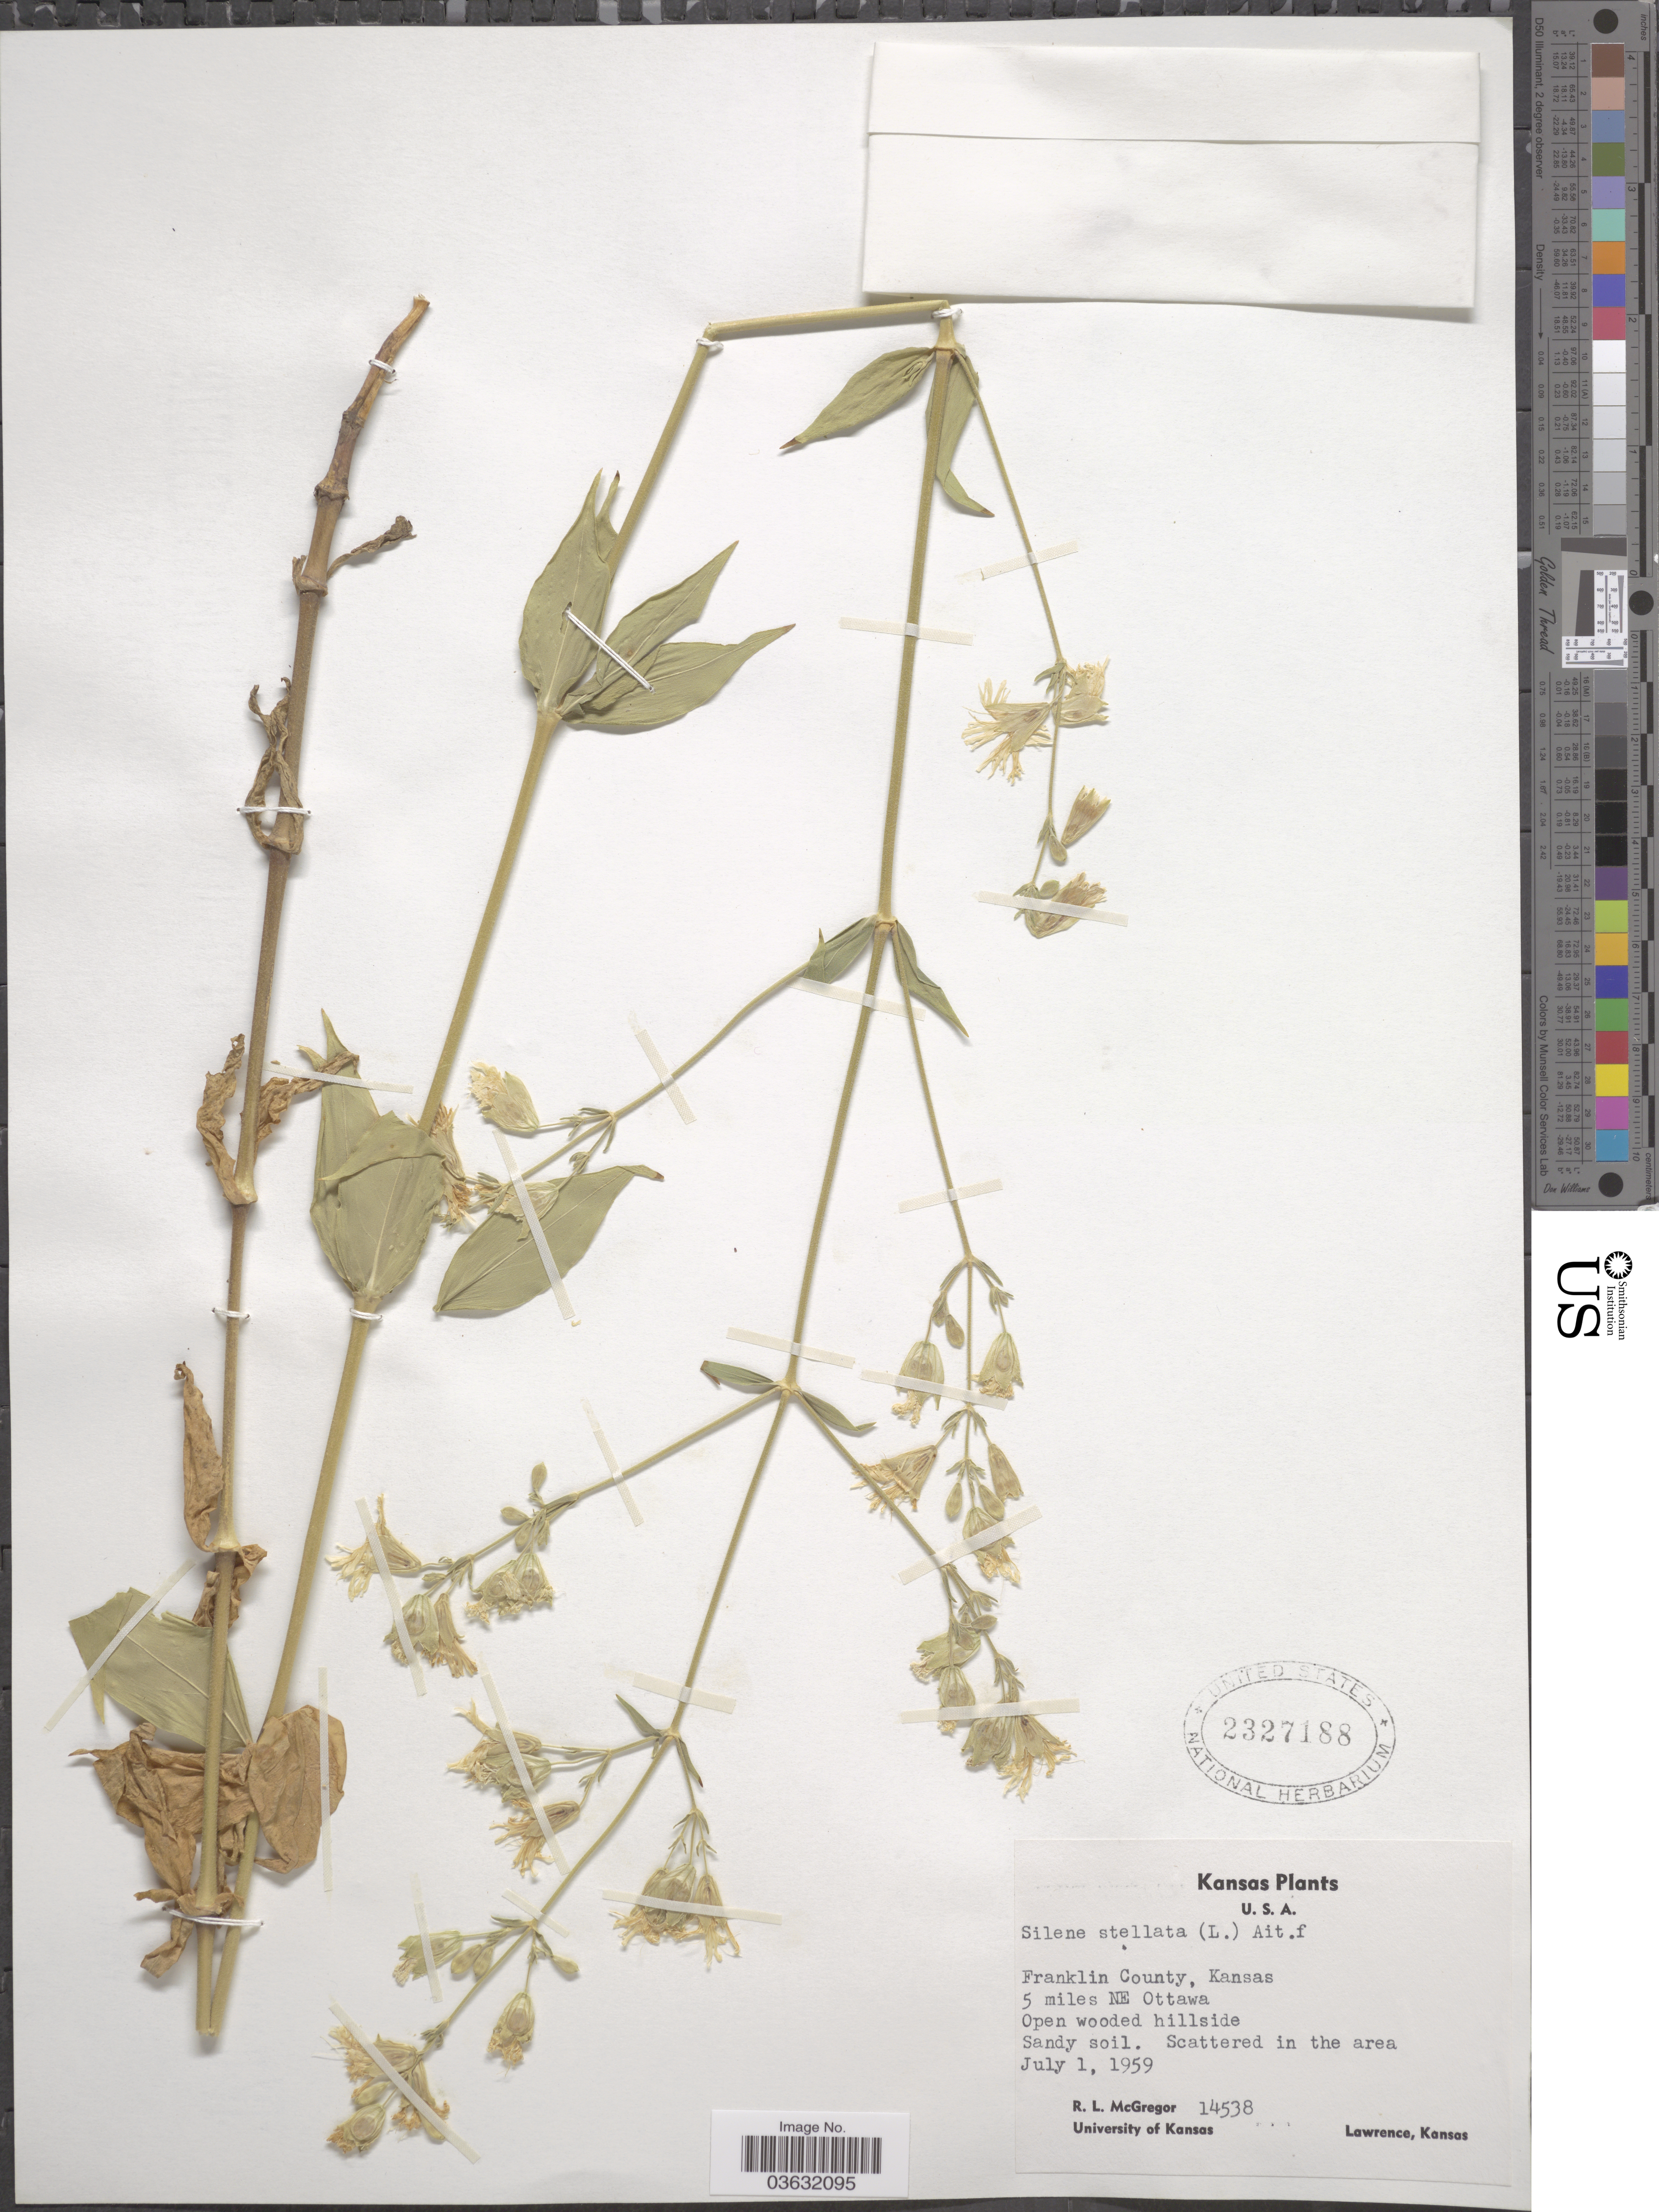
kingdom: Plantae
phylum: Tracheophyta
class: Magnoliopsida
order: Caryophyllales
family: Caryophyllaceae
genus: Silene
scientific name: Silene stellata var. stellata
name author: (L.) Coyte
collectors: R. McGregor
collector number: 14538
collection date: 1959-07-01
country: United States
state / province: Kansas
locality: Franklin County, 5 miles NE Ottawa.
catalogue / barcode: US 2327188